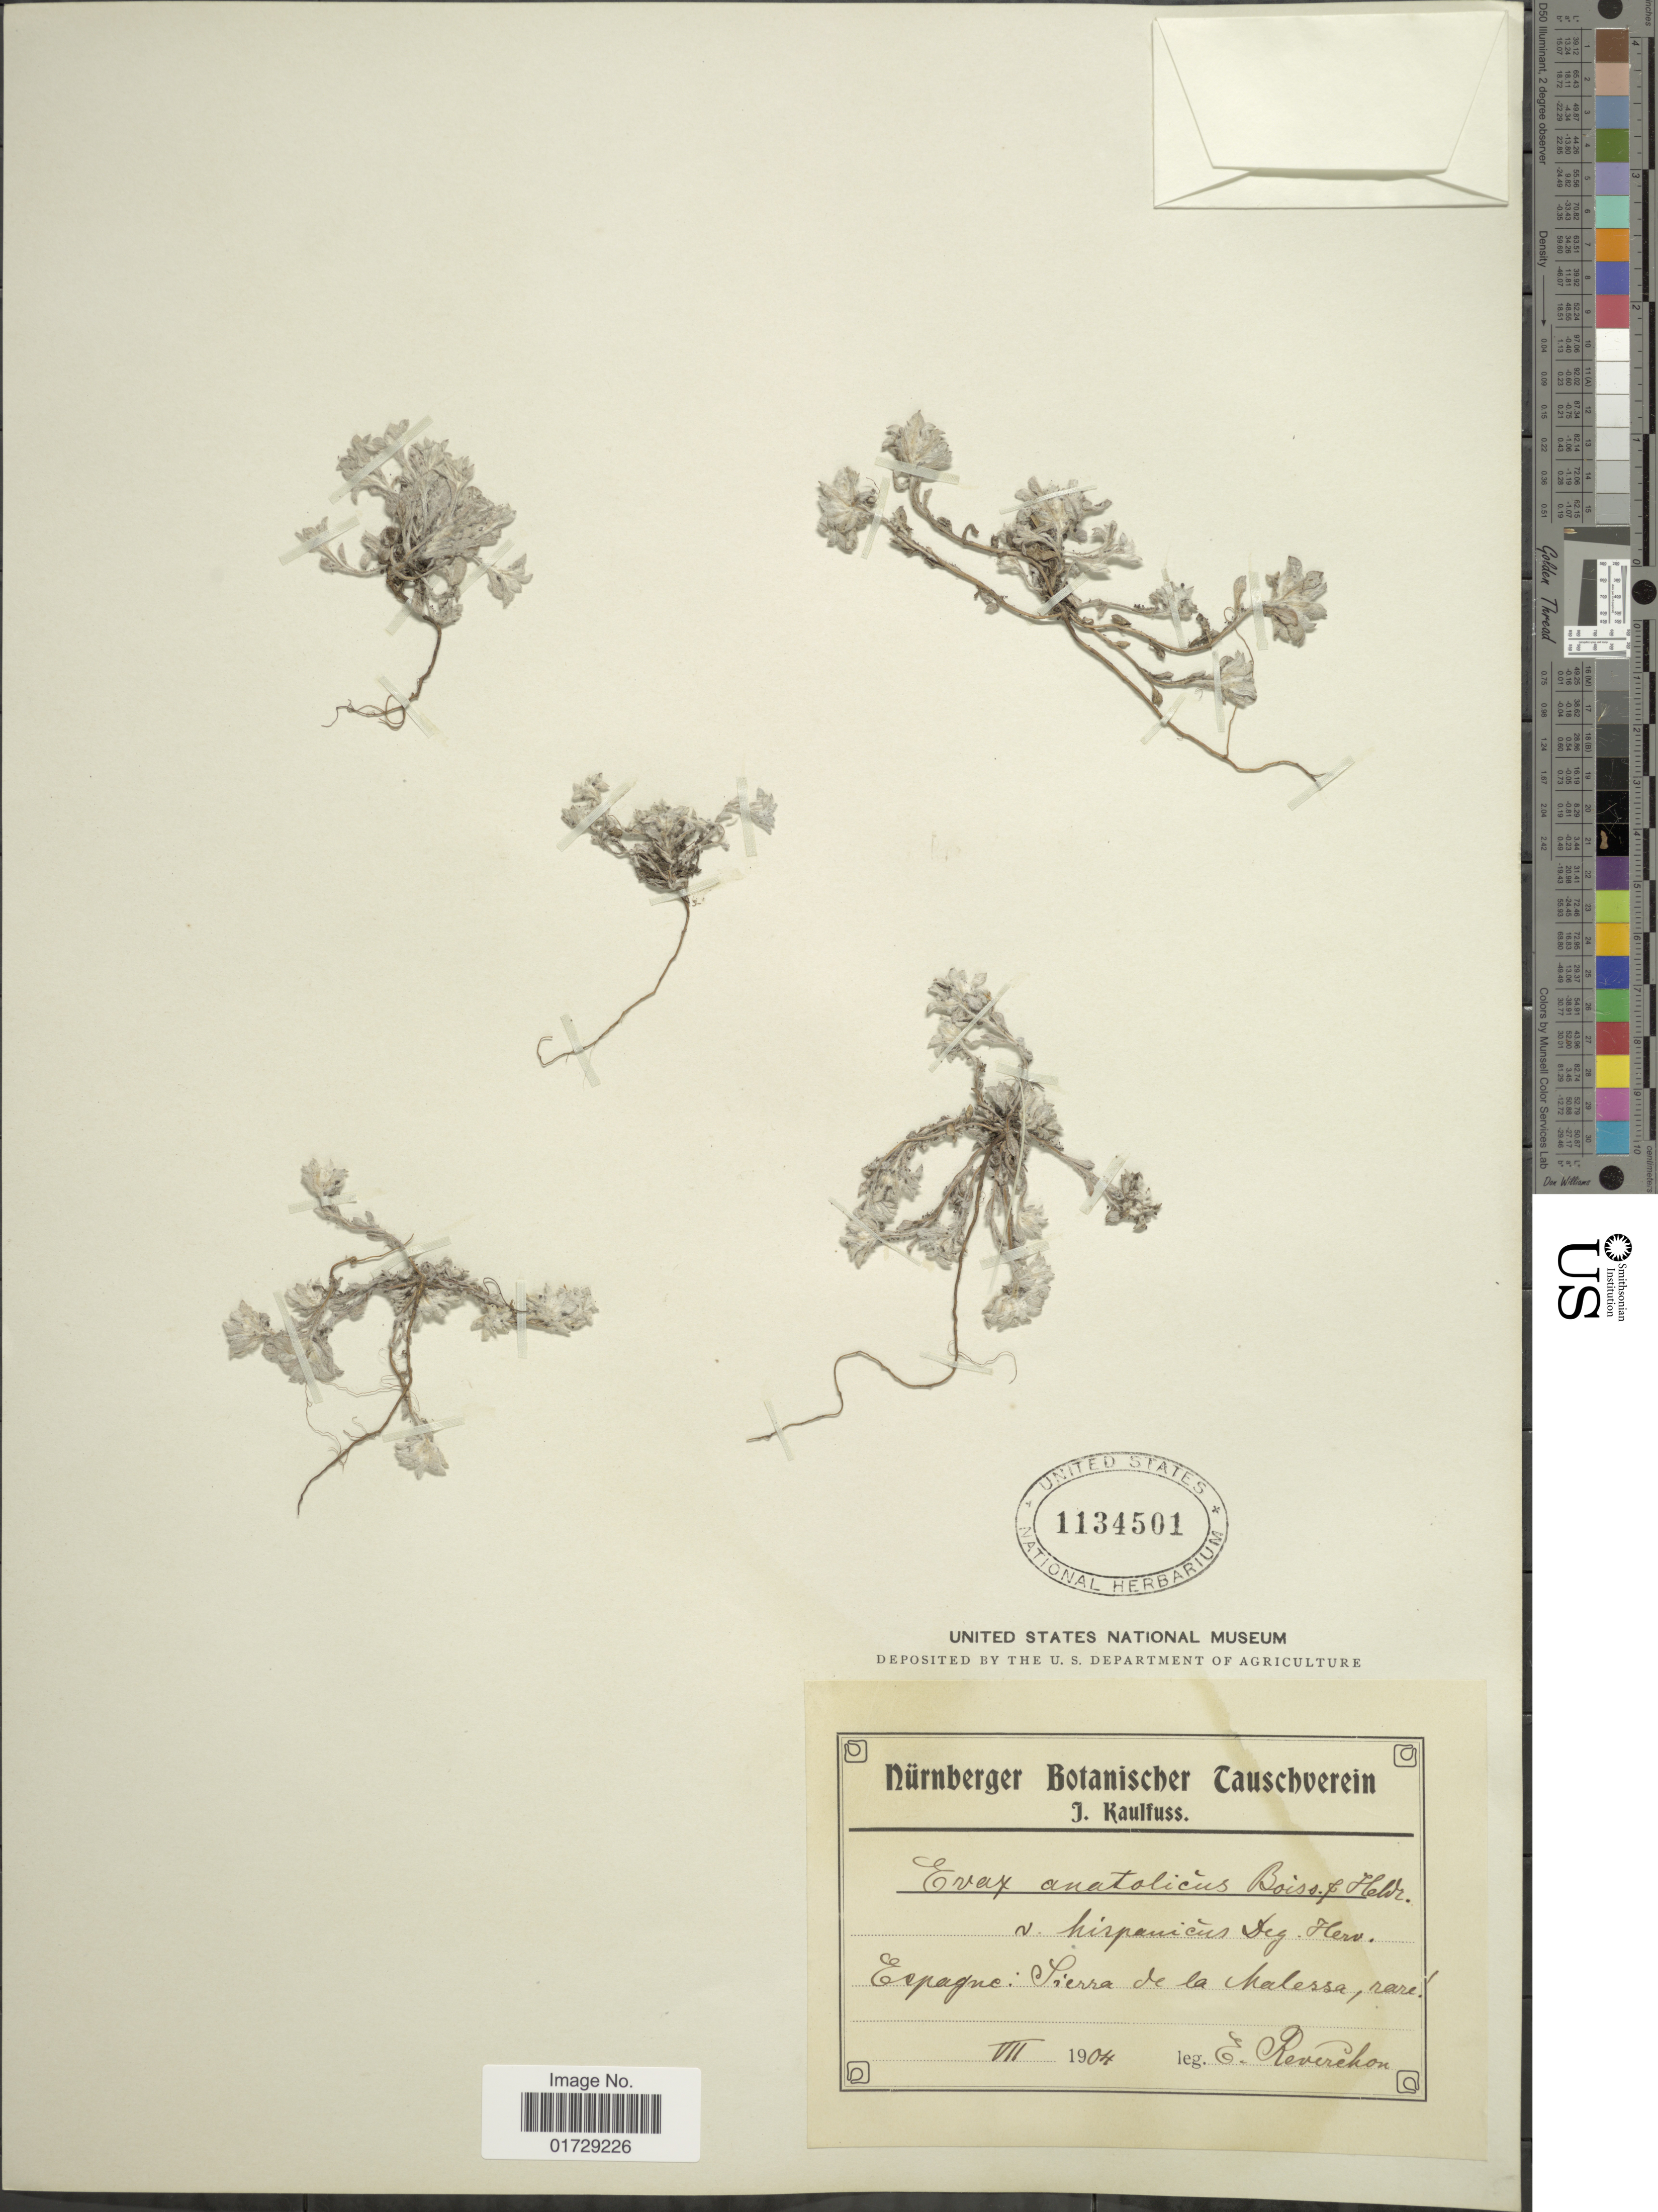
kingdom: Plantae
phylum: Tracheophyta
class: Magnoliopsida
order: Asterales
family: Asteraceae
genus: Evax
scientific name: Evax anatolica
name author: Boiss. & Heldr.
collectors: E. Reverchon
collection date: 1904-06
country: Spain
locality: Espagne: Sierra de la Malessa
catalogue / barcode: US 1134501